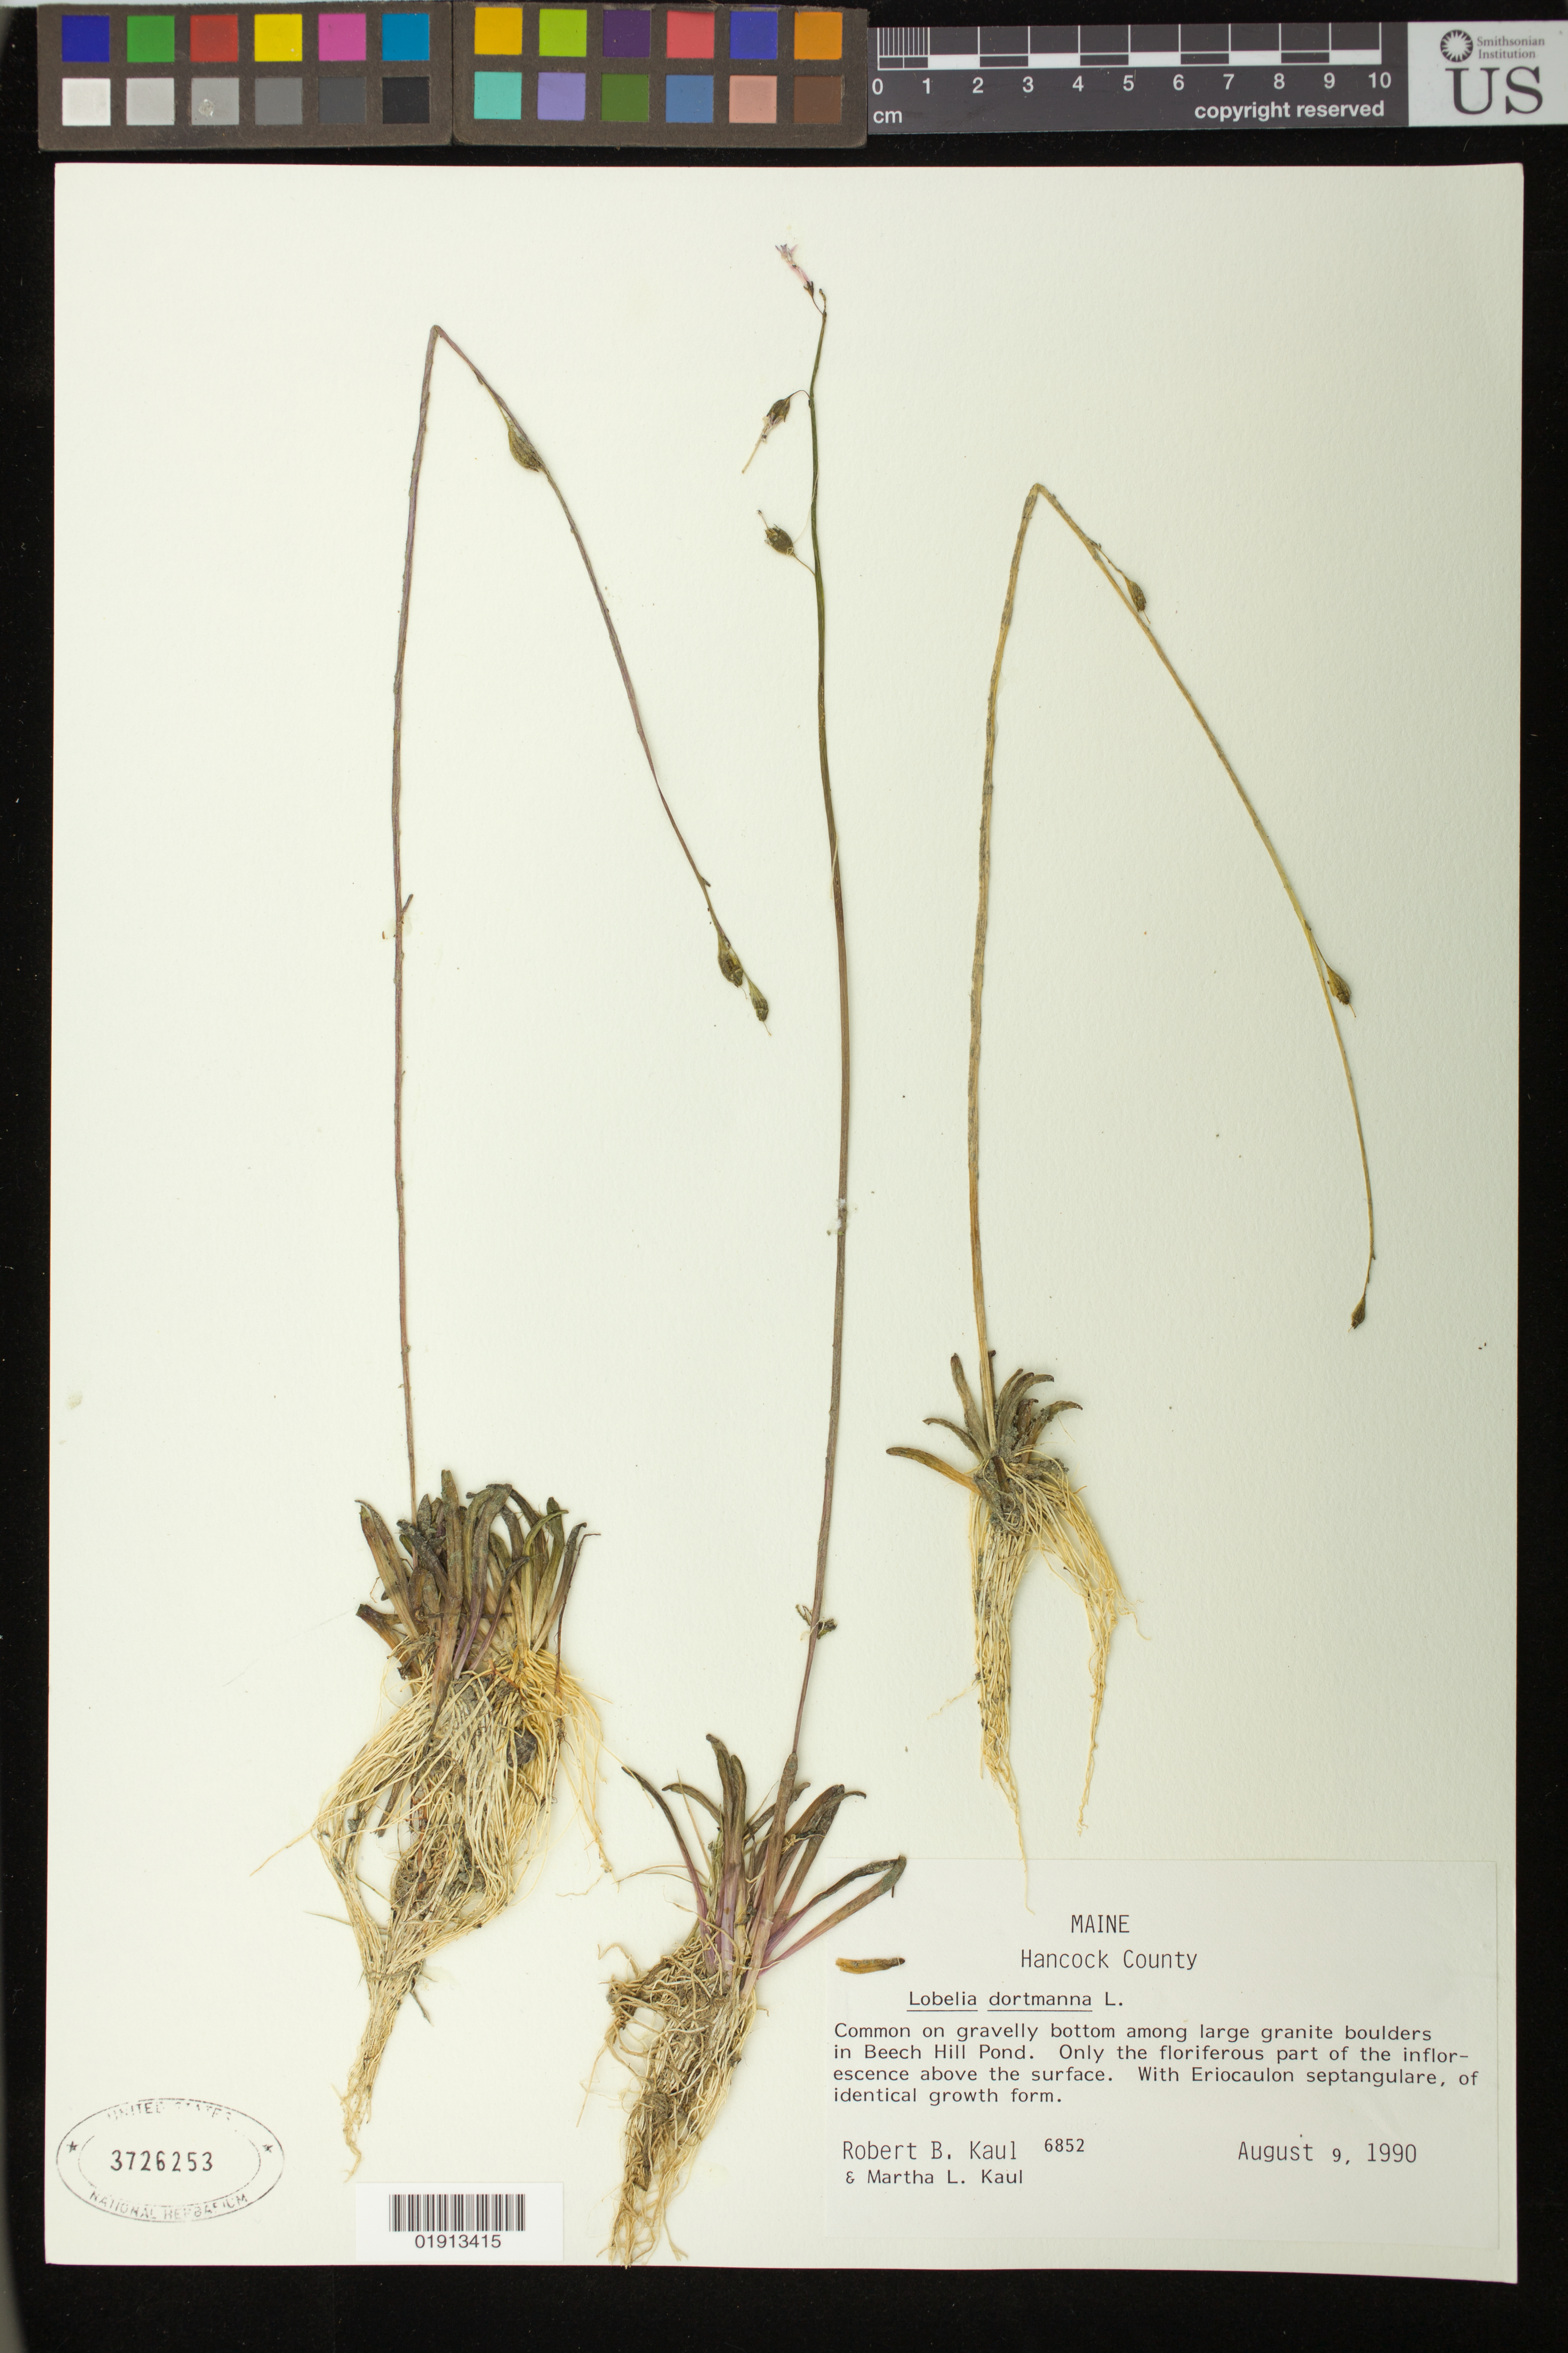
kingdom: Plantae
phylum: Tracheophyta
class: Magnoliopsida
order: Asterales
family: Campanulaceae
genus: Lobelia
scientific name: Lobelia dortmanna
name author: L.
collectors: R. Kaul & M. Kaul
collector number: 6852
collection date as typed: August 9, 1990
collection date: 1990-08-09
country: United States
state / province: Maine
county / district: Hancock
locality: Among large granite boulders in Beech Hill Pond.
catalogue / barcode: US 3726253